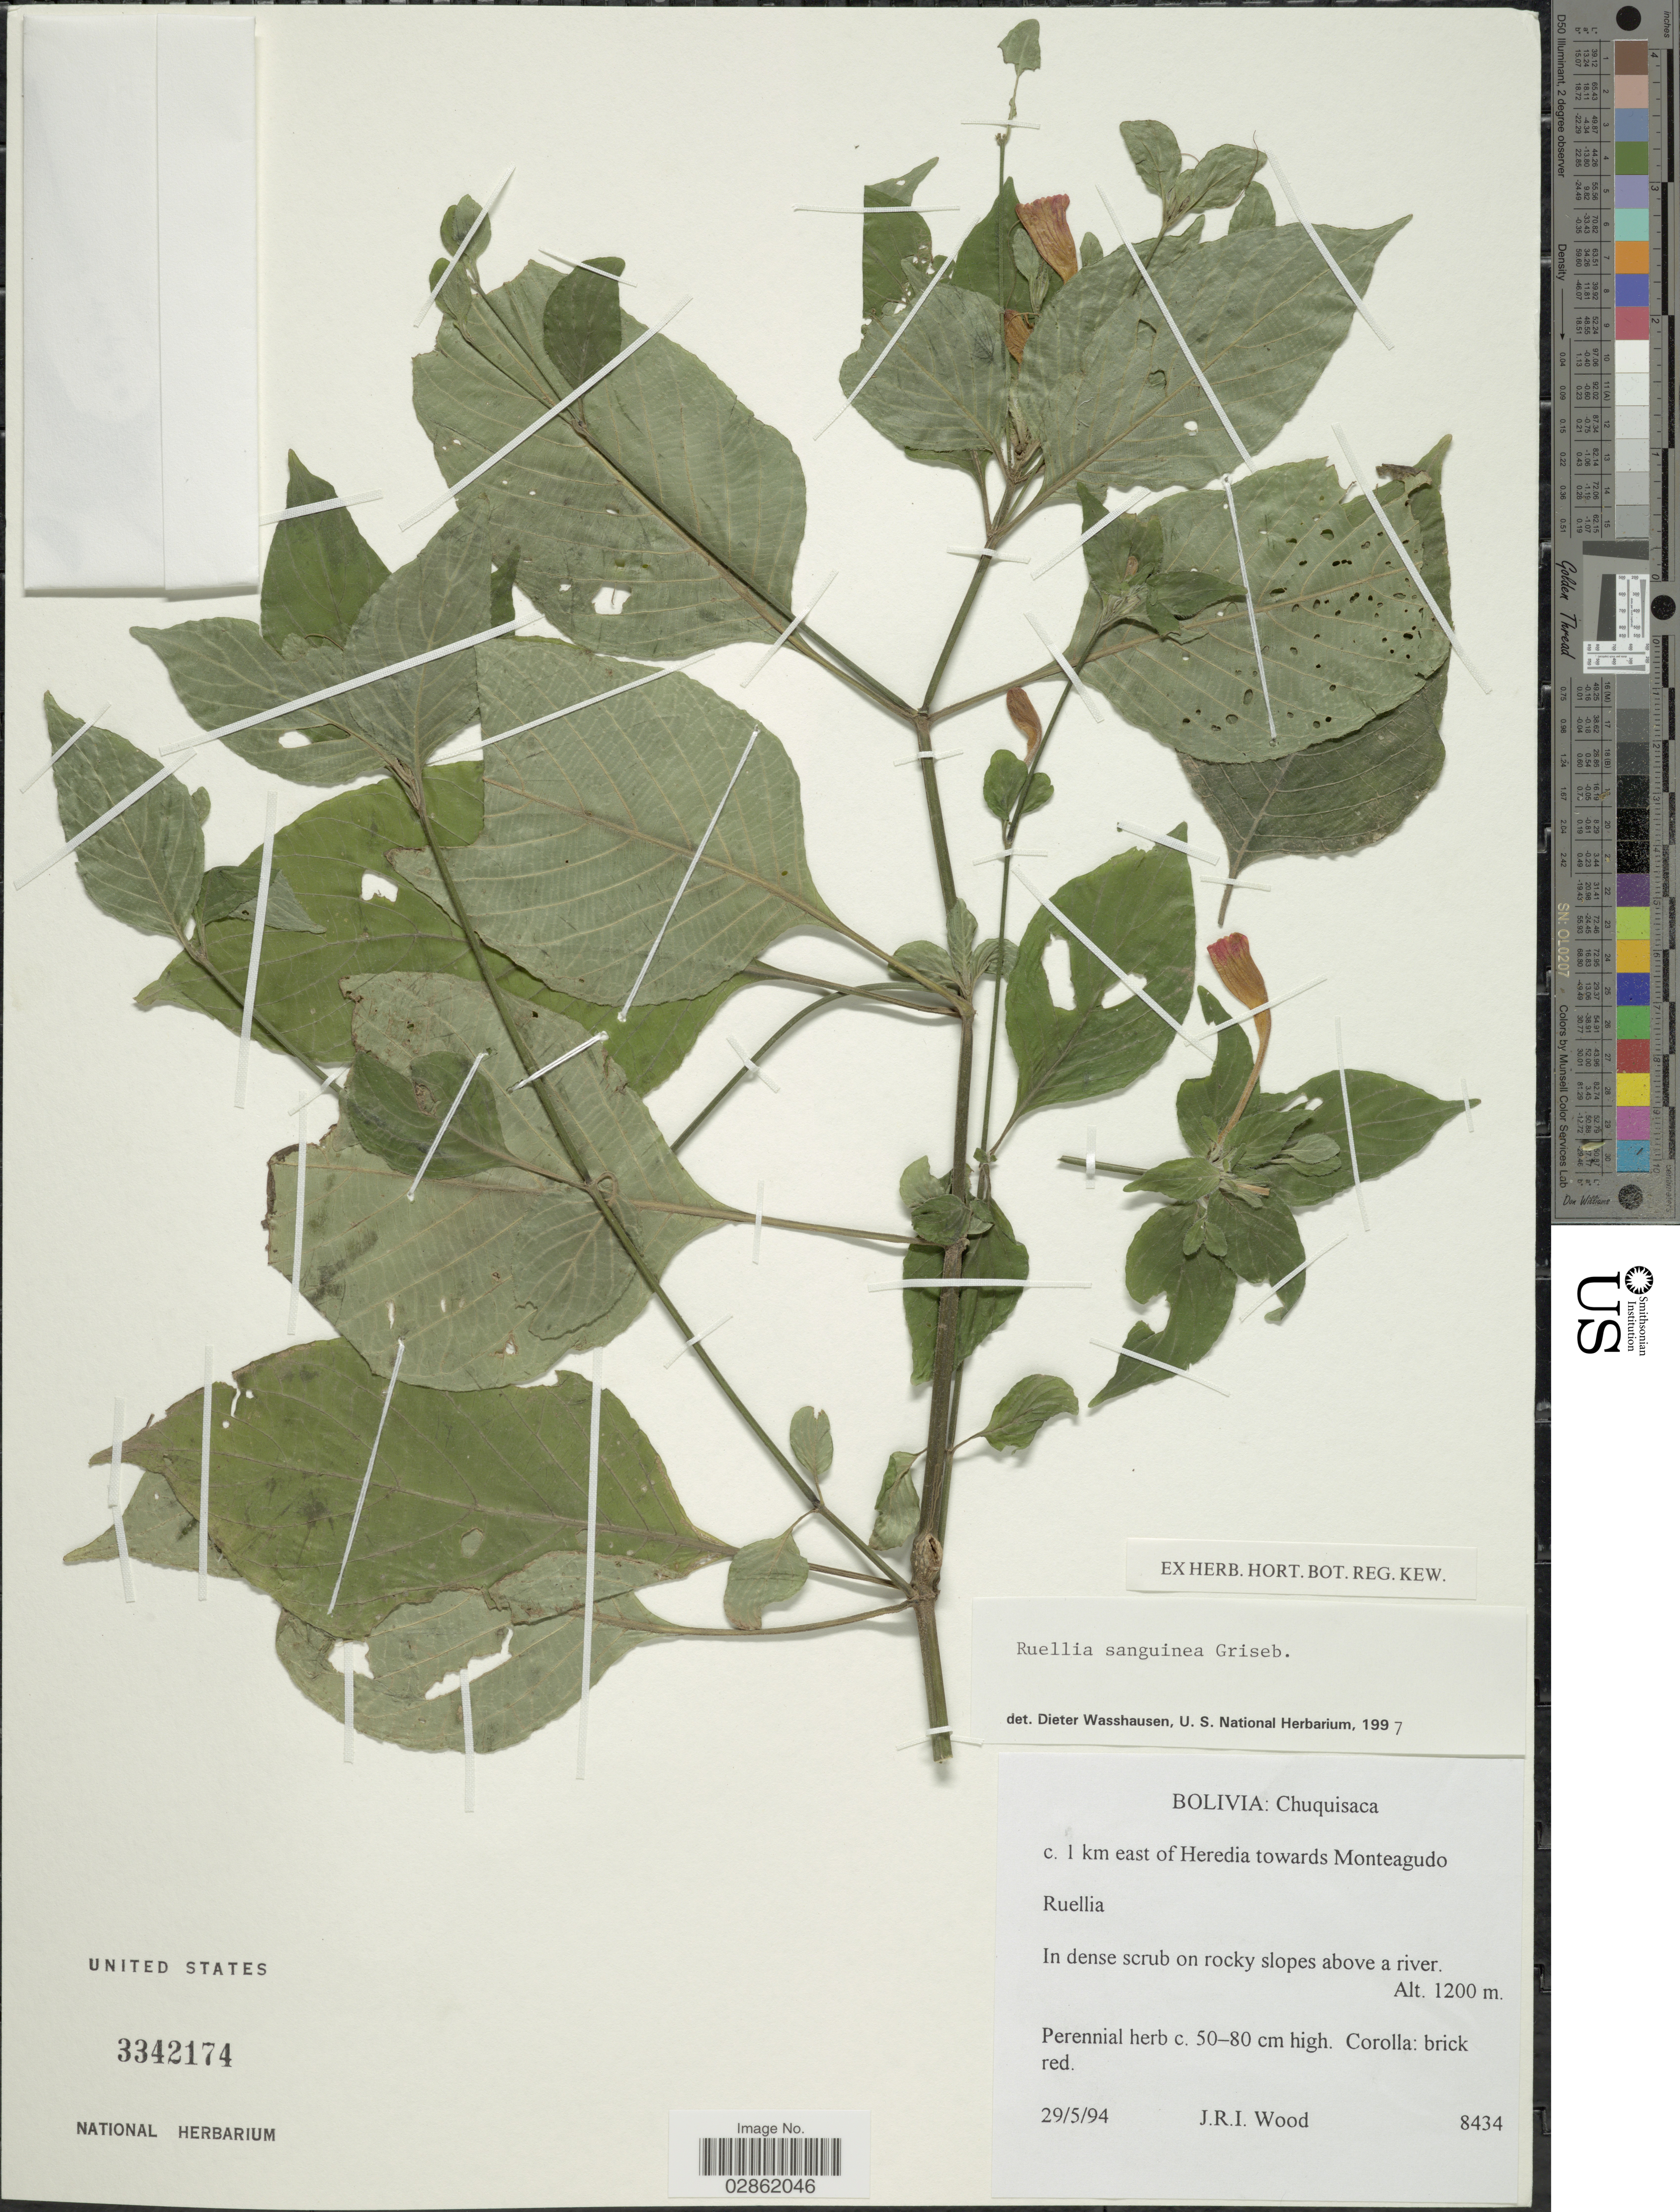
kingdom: Plantae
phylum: Tracheophyta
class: Magnoliopsida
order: Lamiales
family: Acanthaceae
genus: Ruellia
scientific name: Ruellia sanguinea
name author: Griseb.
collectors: J. R. I. Wood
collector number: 8434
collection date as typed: Transcribed d/m/y: 29/5/94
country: Bolivia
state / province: Chuquisaca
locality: C. 1 km east of Heredia towards Monteagudo.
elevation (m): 1200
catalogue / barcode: US 3342174